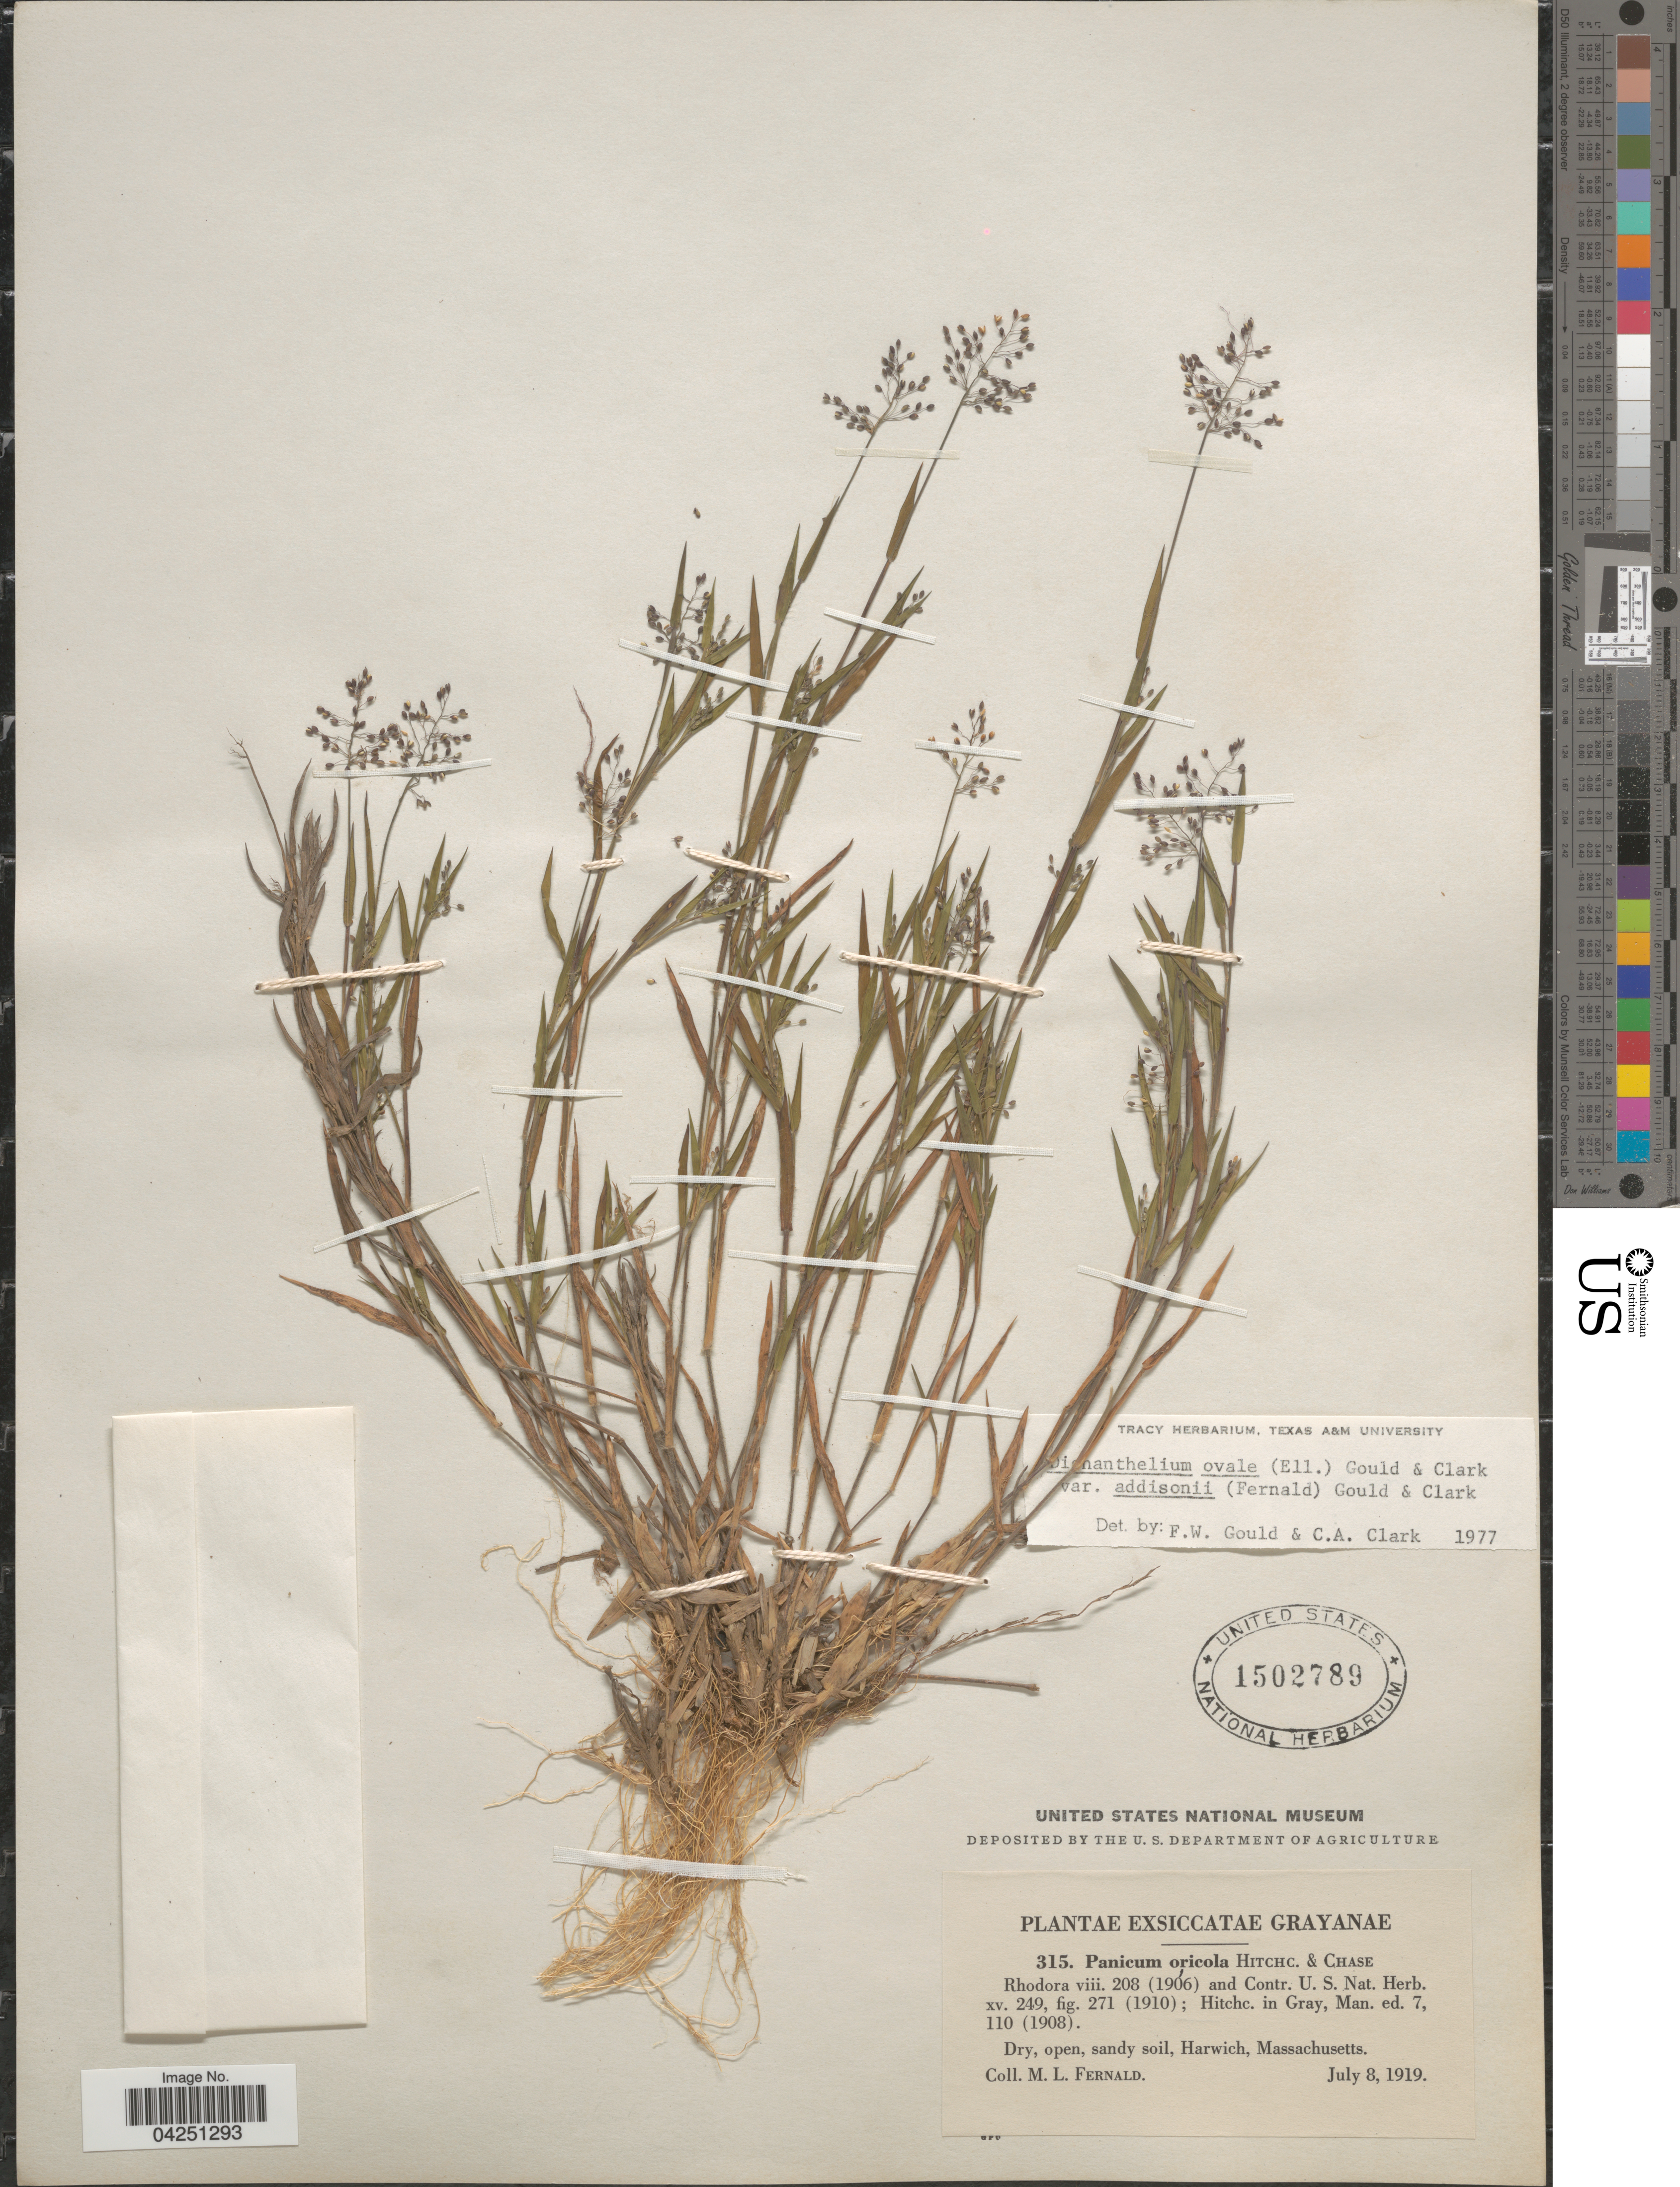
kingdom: Plantae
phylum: Tracheophyta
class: Liliopsida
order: Poales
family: Poaceae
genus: Dichanthelium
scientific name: Dichanthelium acuminatum var. acuminatum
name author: (Sw.) Gould & C.A. Clark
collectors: M. L. Fernald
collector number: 315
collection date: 1919-07-08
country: United States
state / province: Massachusetts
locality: Dry, open, sandy soil, Harwich.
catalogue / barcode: US 1502789